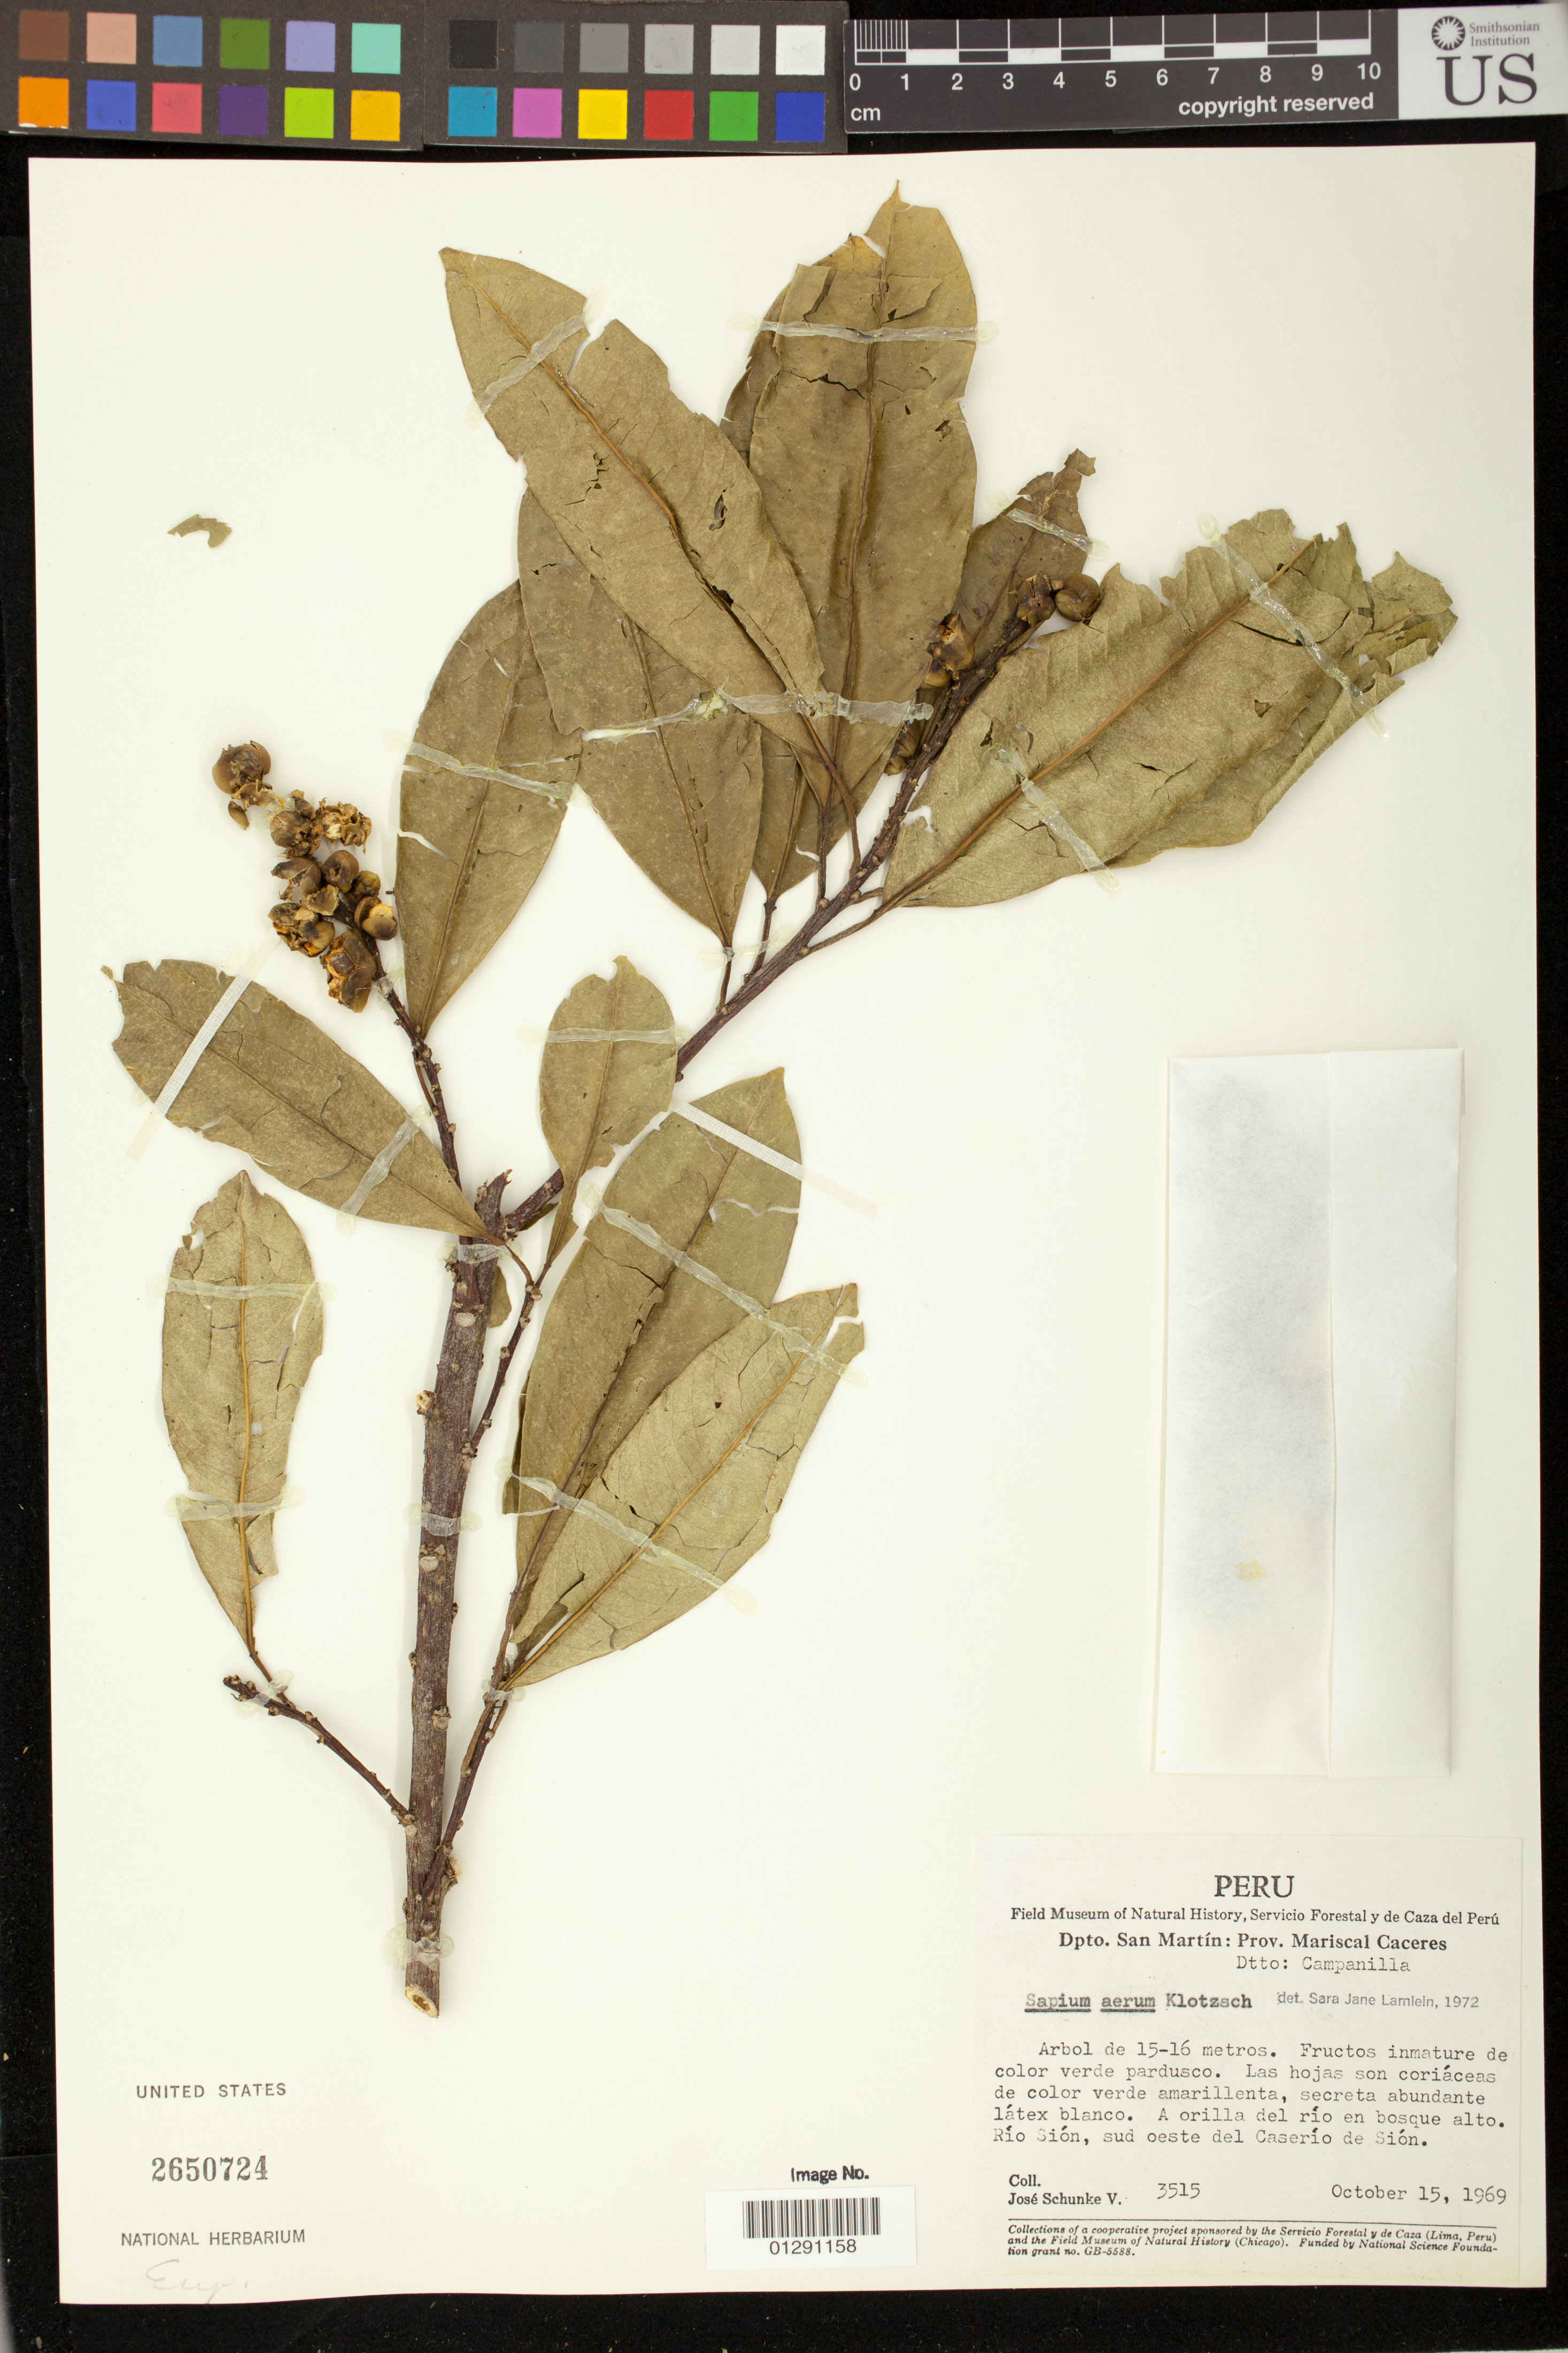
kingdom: Plantae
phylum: Tracheophyta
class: Magnoliopsida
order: Malpighiales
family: Euphorbiaceae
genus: Sapium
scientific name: Sapium aereum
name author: Klotzsch ex Müll. Arg.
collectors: J. Schunke Vigo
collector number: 3515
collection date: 1969-10-15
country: Peru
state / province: San Martín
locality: Mariscal Caceres. Campanilla.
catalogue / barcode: US 2650724